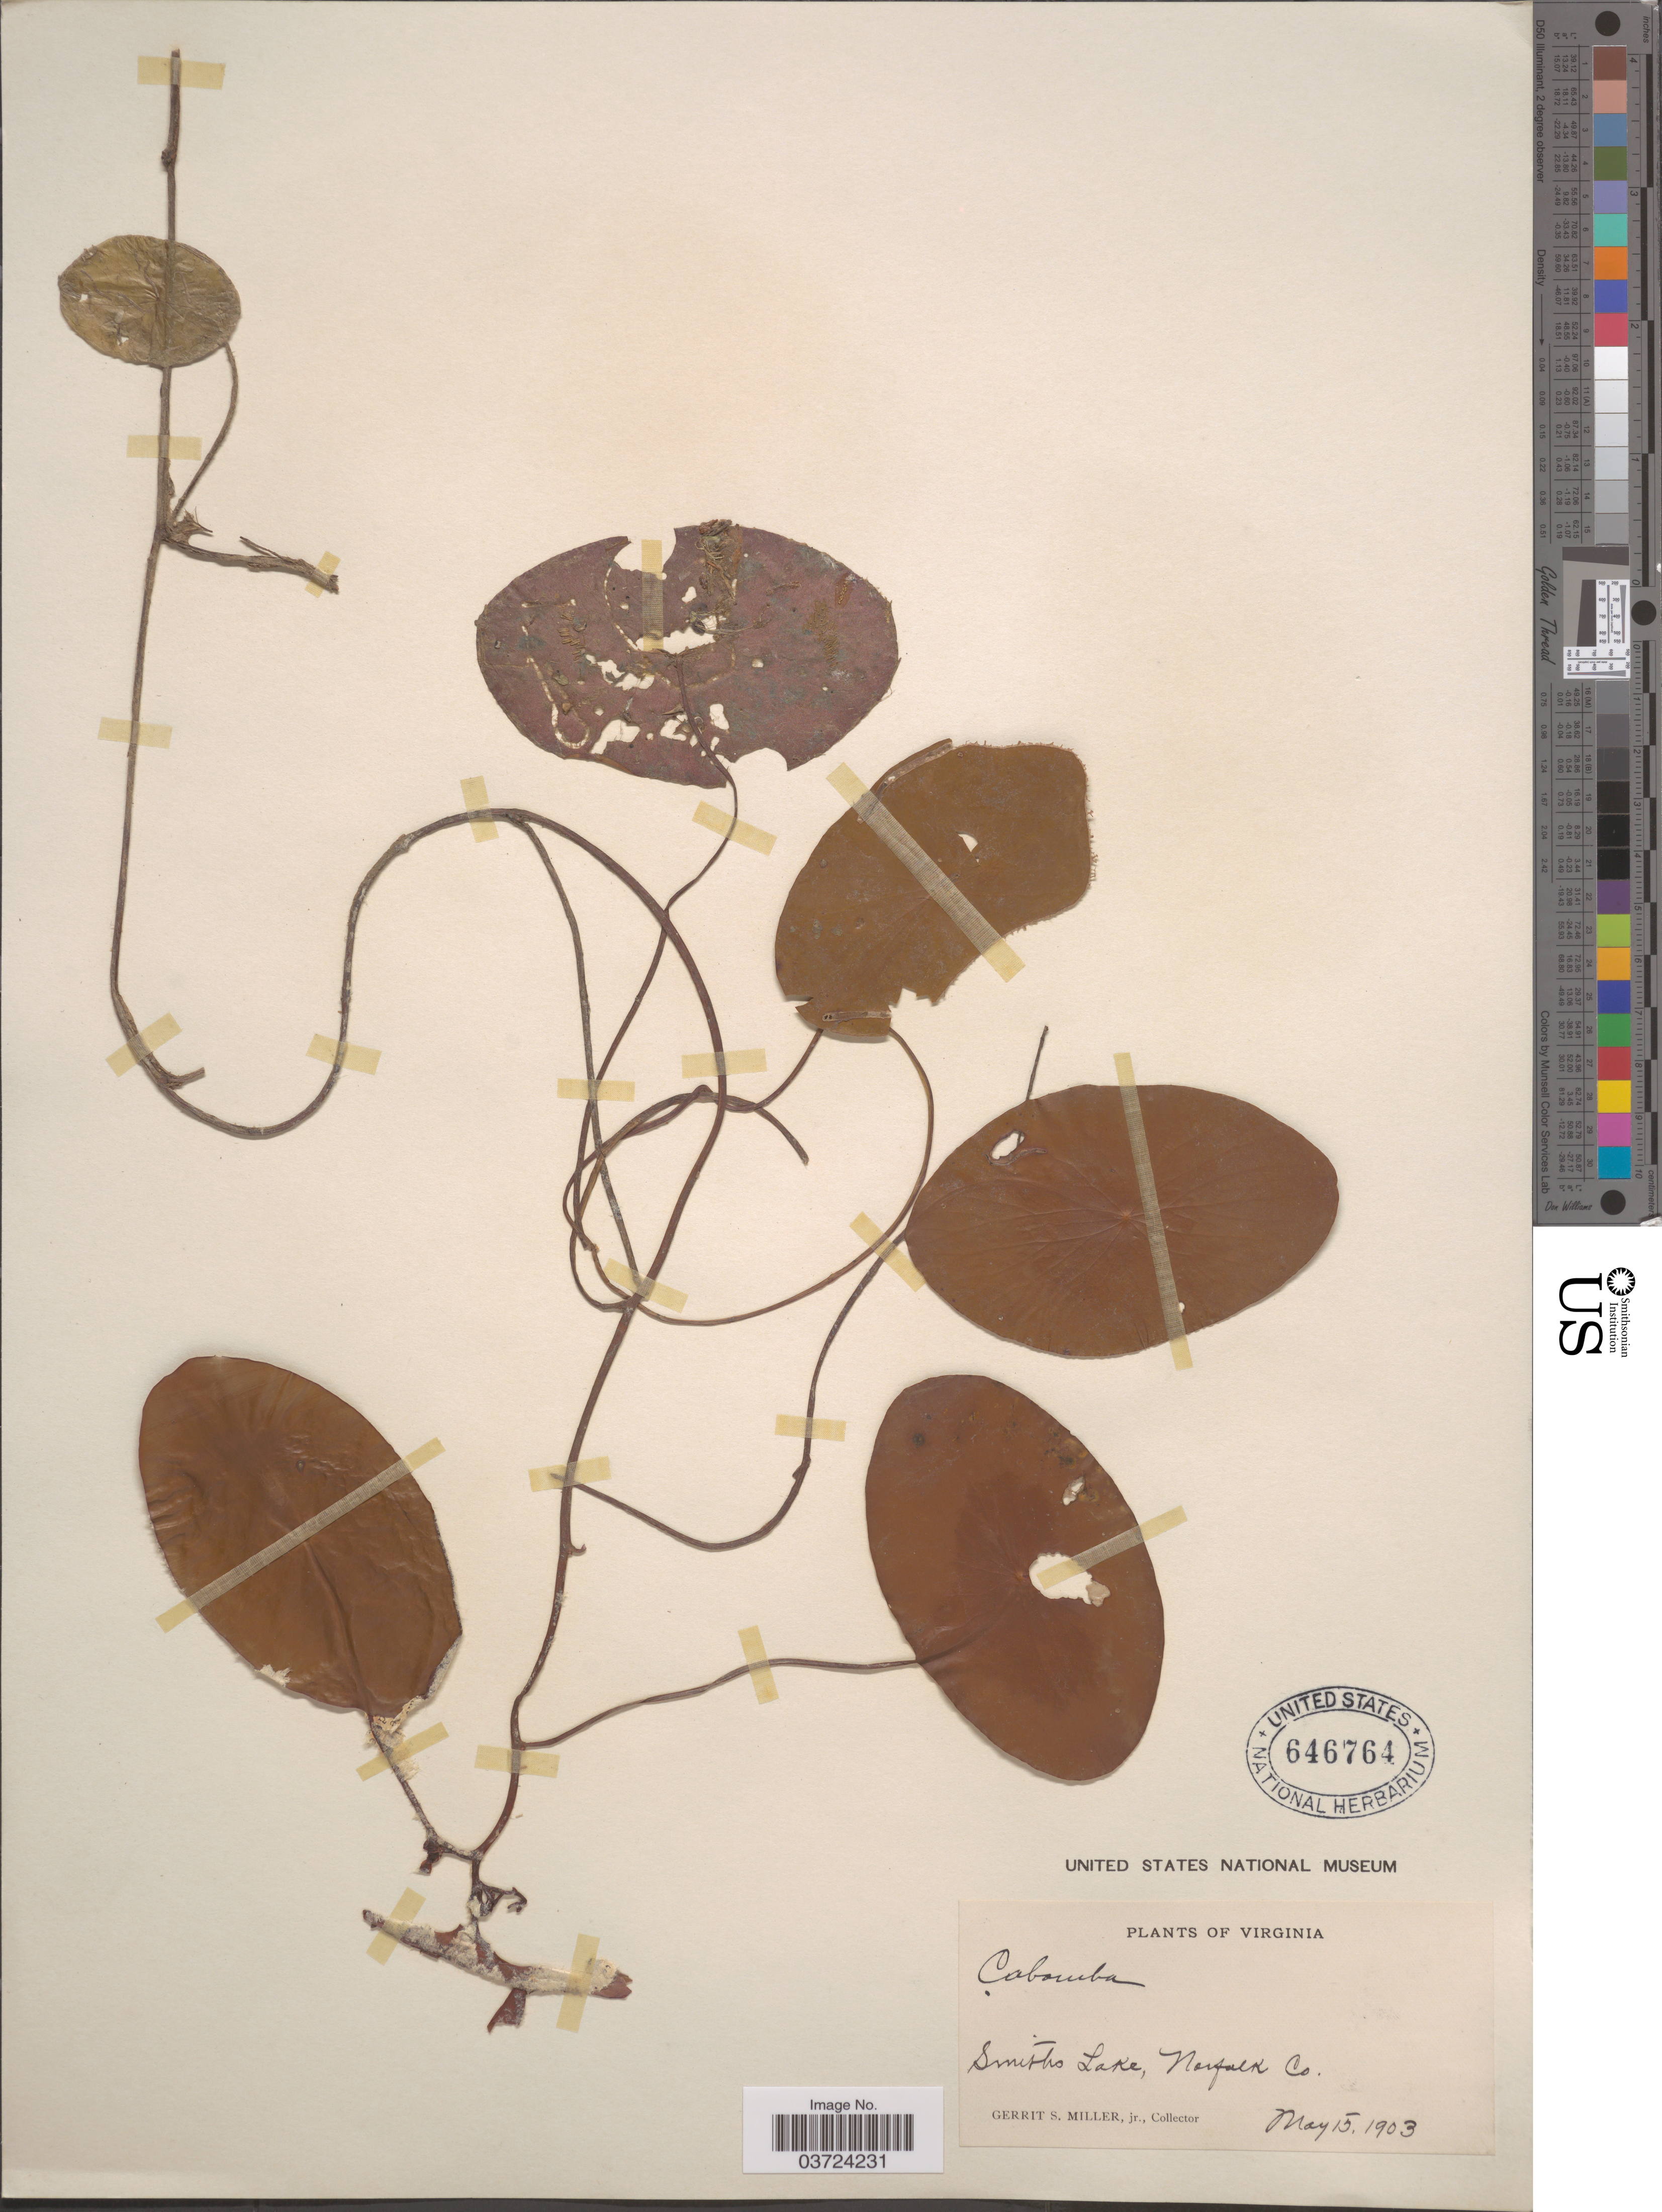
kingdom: Plantae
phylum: Tracheophyta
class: Magnoliopsida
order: Nymphaeales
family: Cabombaceae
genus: Brasenia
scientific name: Brasenia schreberi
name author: J.F. Gmel.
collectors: G. S. Miller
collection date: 1903-05-15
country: United States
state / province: Virginia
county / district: City of Norfolk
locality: Smiths Lake, Norfolk Co.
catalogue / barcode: US 646764